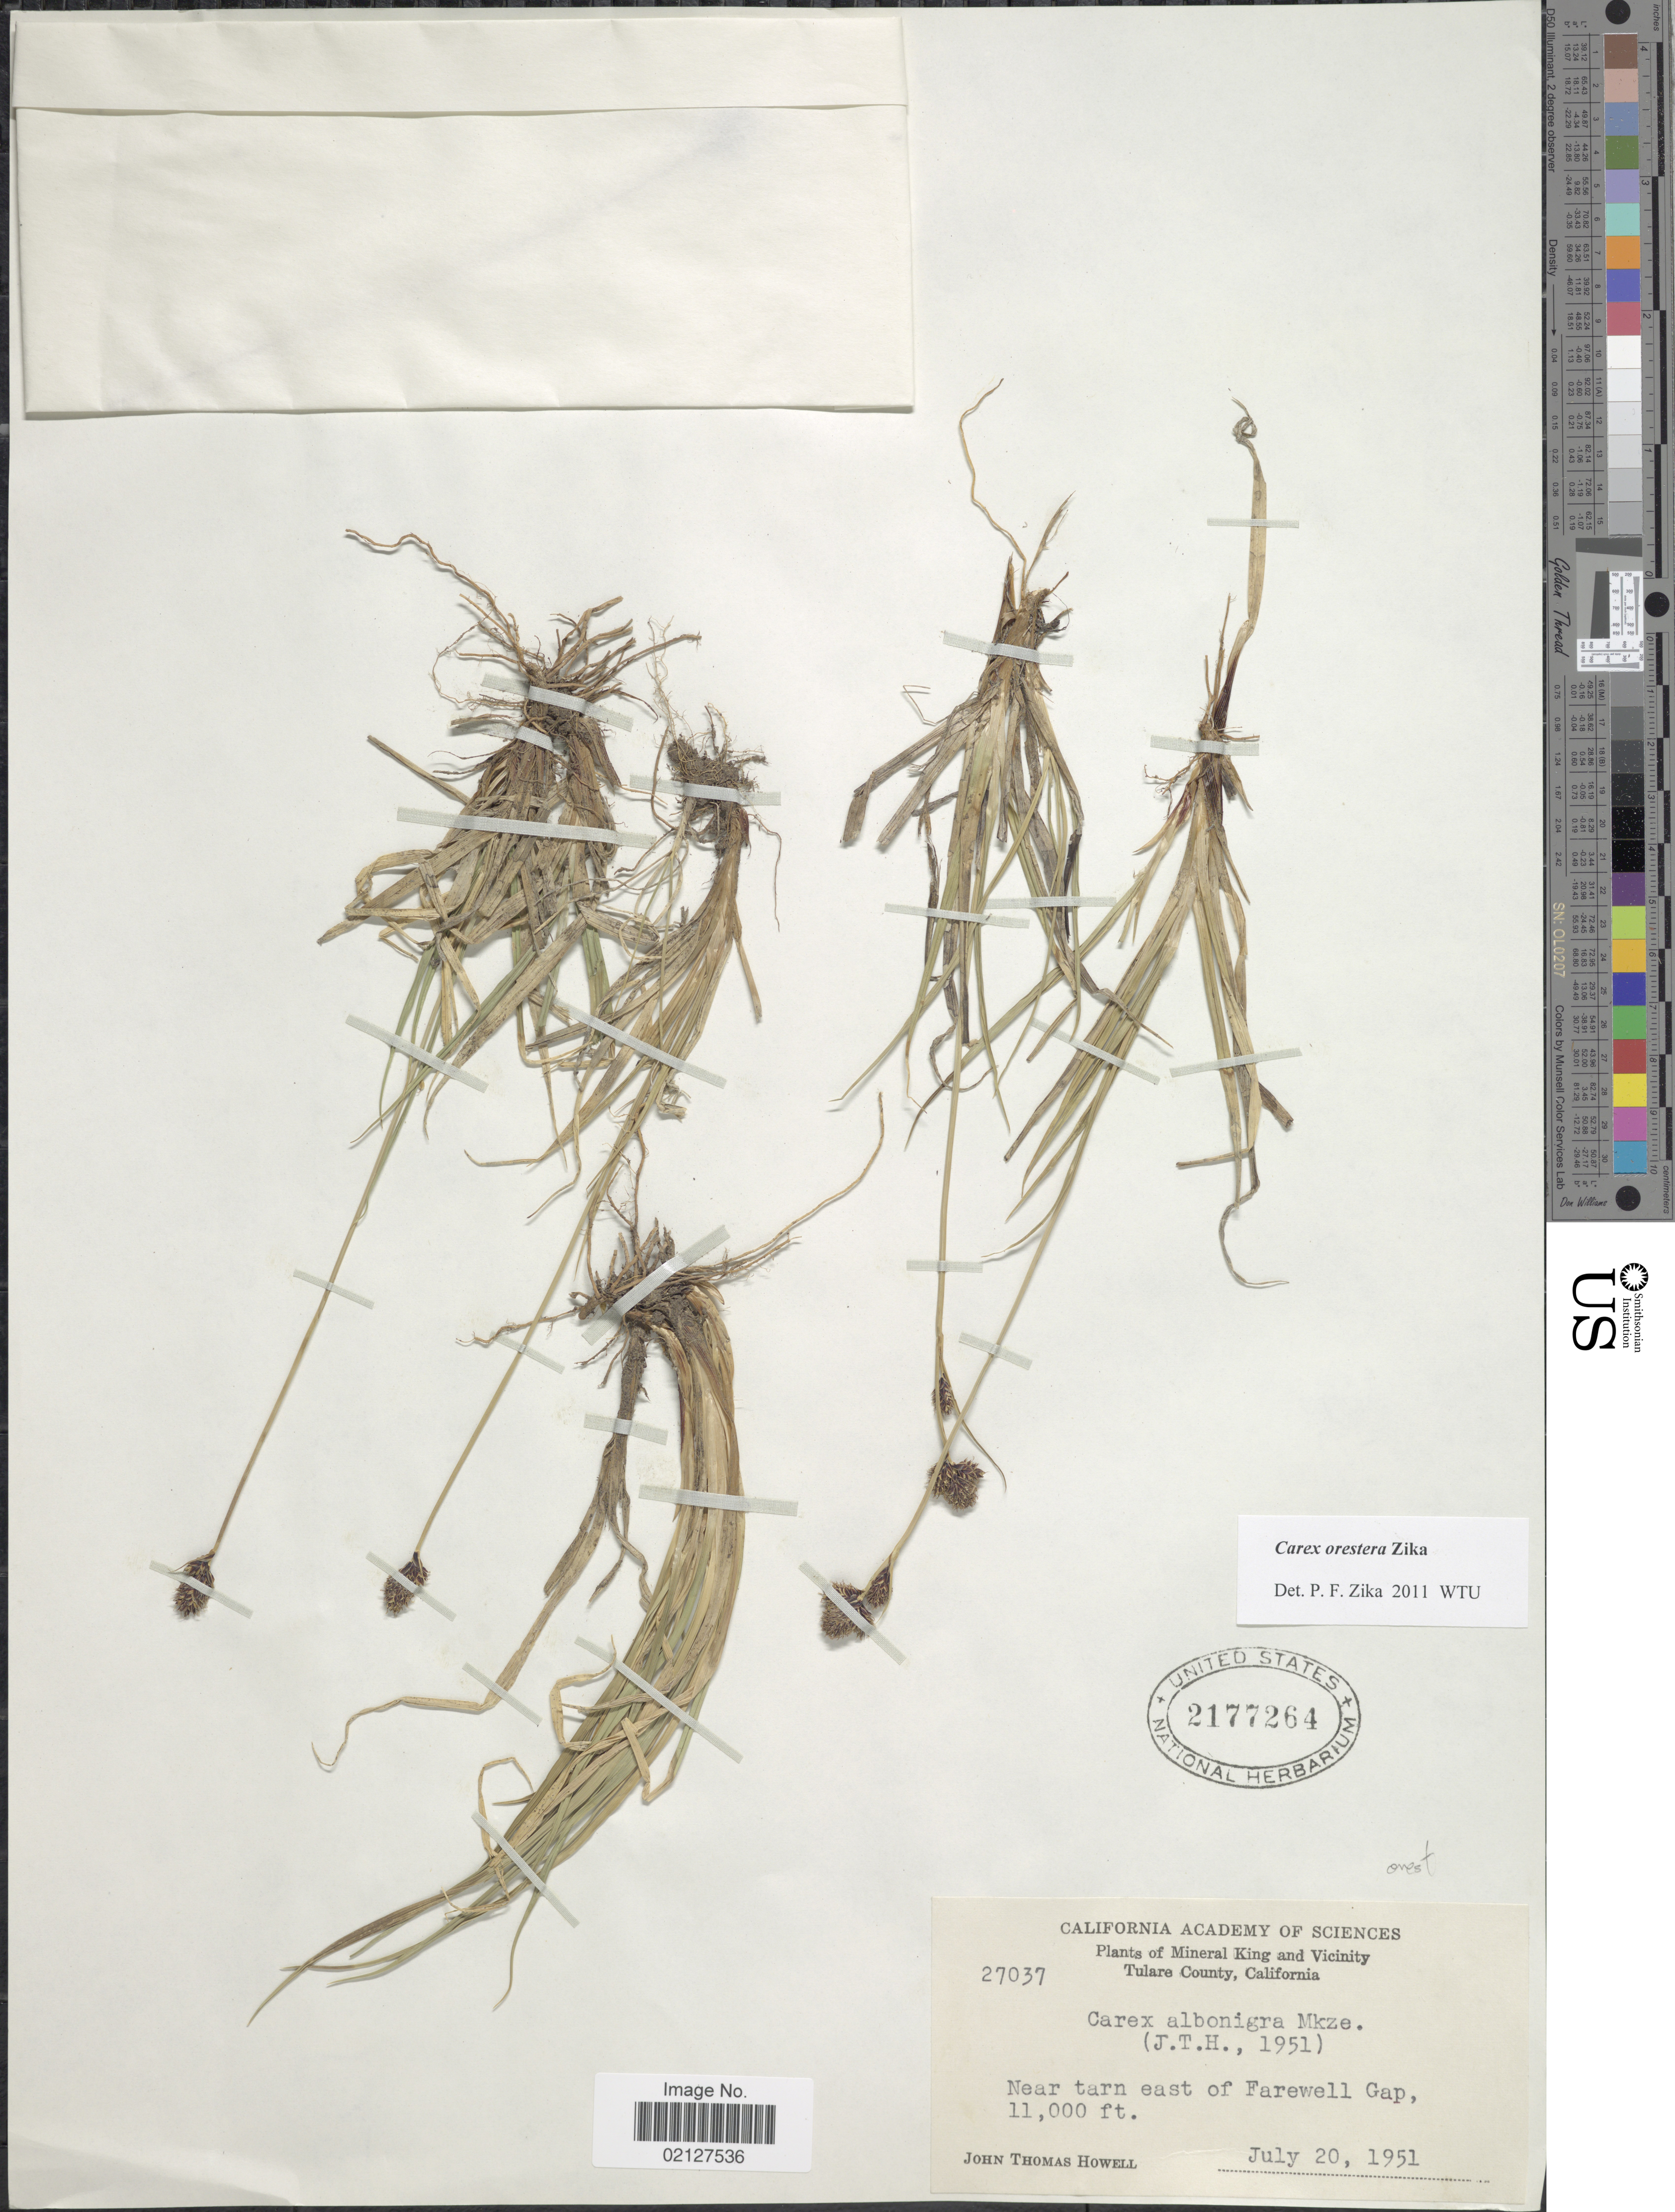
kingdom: Plantae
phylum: Tracheophyta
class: Liliopsida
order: Poales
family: Cyperaceae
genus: Carex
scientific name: Carex orestera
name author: Zika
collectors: J. T. Howell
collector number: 27037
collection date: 1951-07-20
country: United States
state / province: California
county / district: Tulare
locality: Mineral King and Vicinity Tulare County, near tarn east of Farewell Gap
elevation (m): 3353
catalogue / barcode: US 2177264